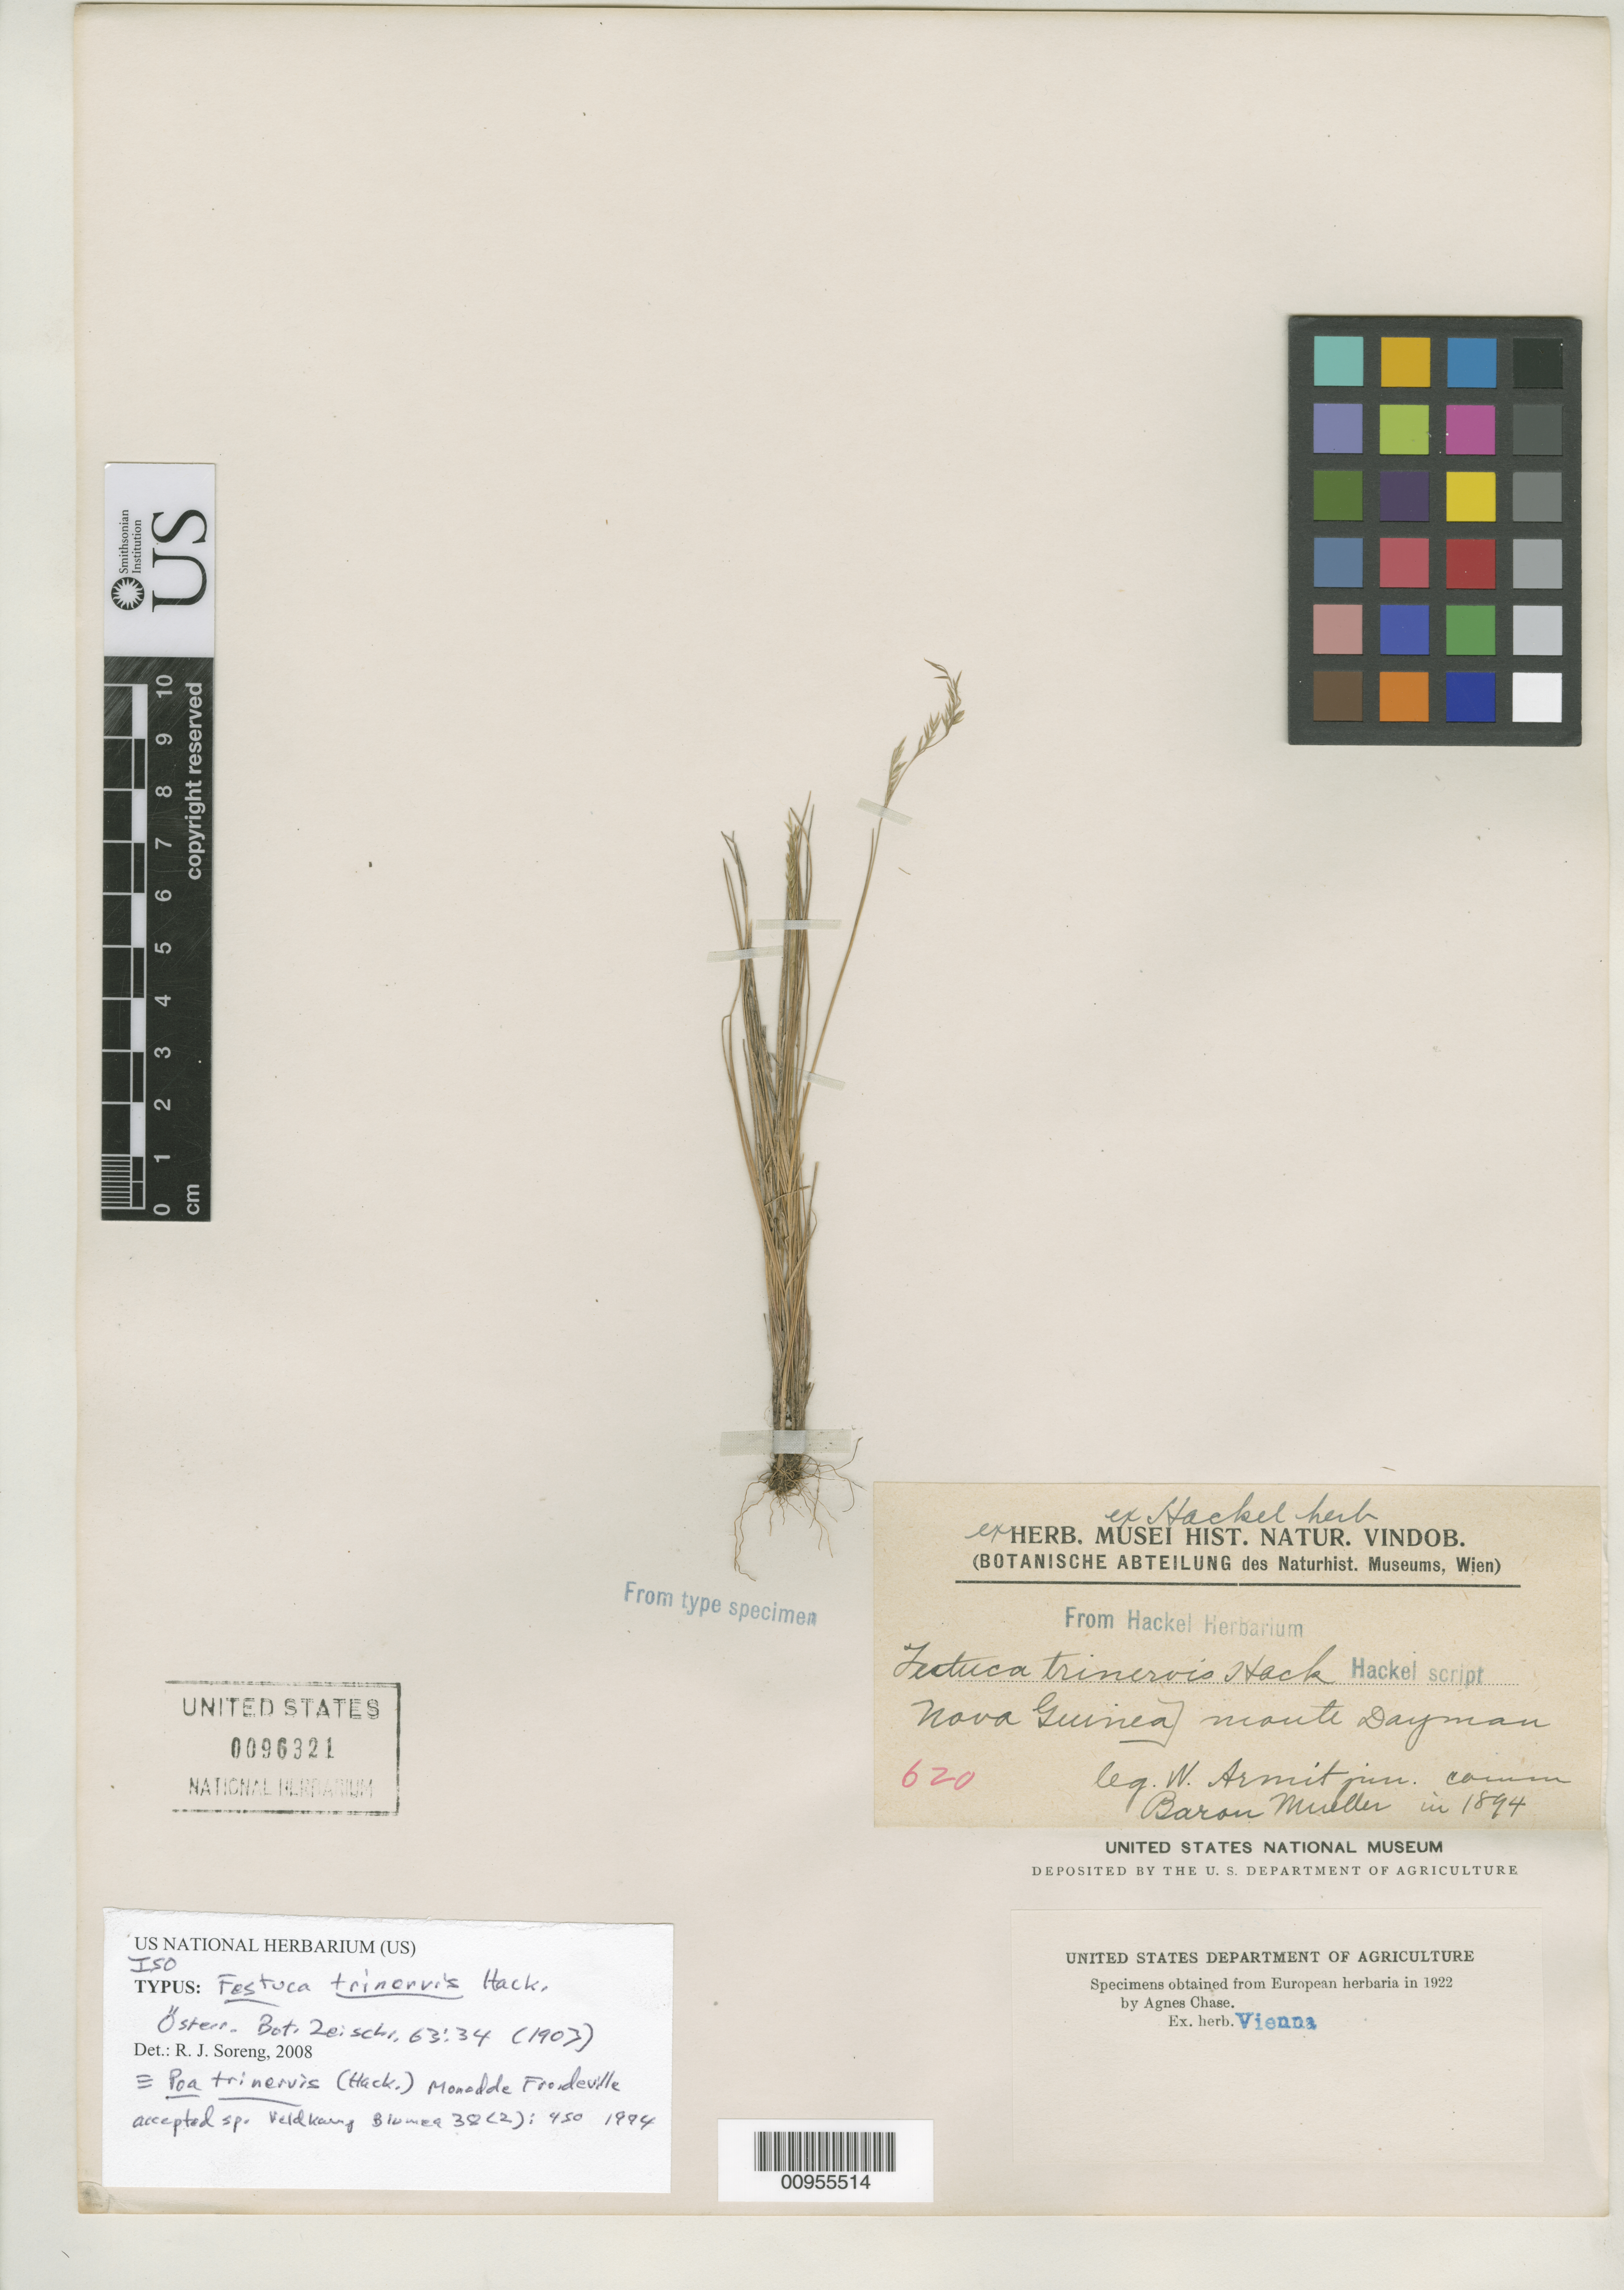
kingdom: Plantae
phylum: Tracheophyta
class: Liliopsida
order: Poales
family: Poaceae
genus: Festuca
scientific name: Festuca trinervis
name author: Hack.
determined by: Soreng, Robert J., Research Associate (BOT), Smithsonian Institution - National Museum of Natural History (UNITED STATES)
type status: Isotype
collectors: W. Armit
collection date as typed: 1894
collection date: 1894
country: Papua New Guinea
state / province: Milne Bay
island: New Guinea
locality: Nova Guinea, Monte Dayman.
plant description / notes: Fragmentary material of type specimen ex herb. Hackel, Vienna.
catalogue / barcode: US 96321